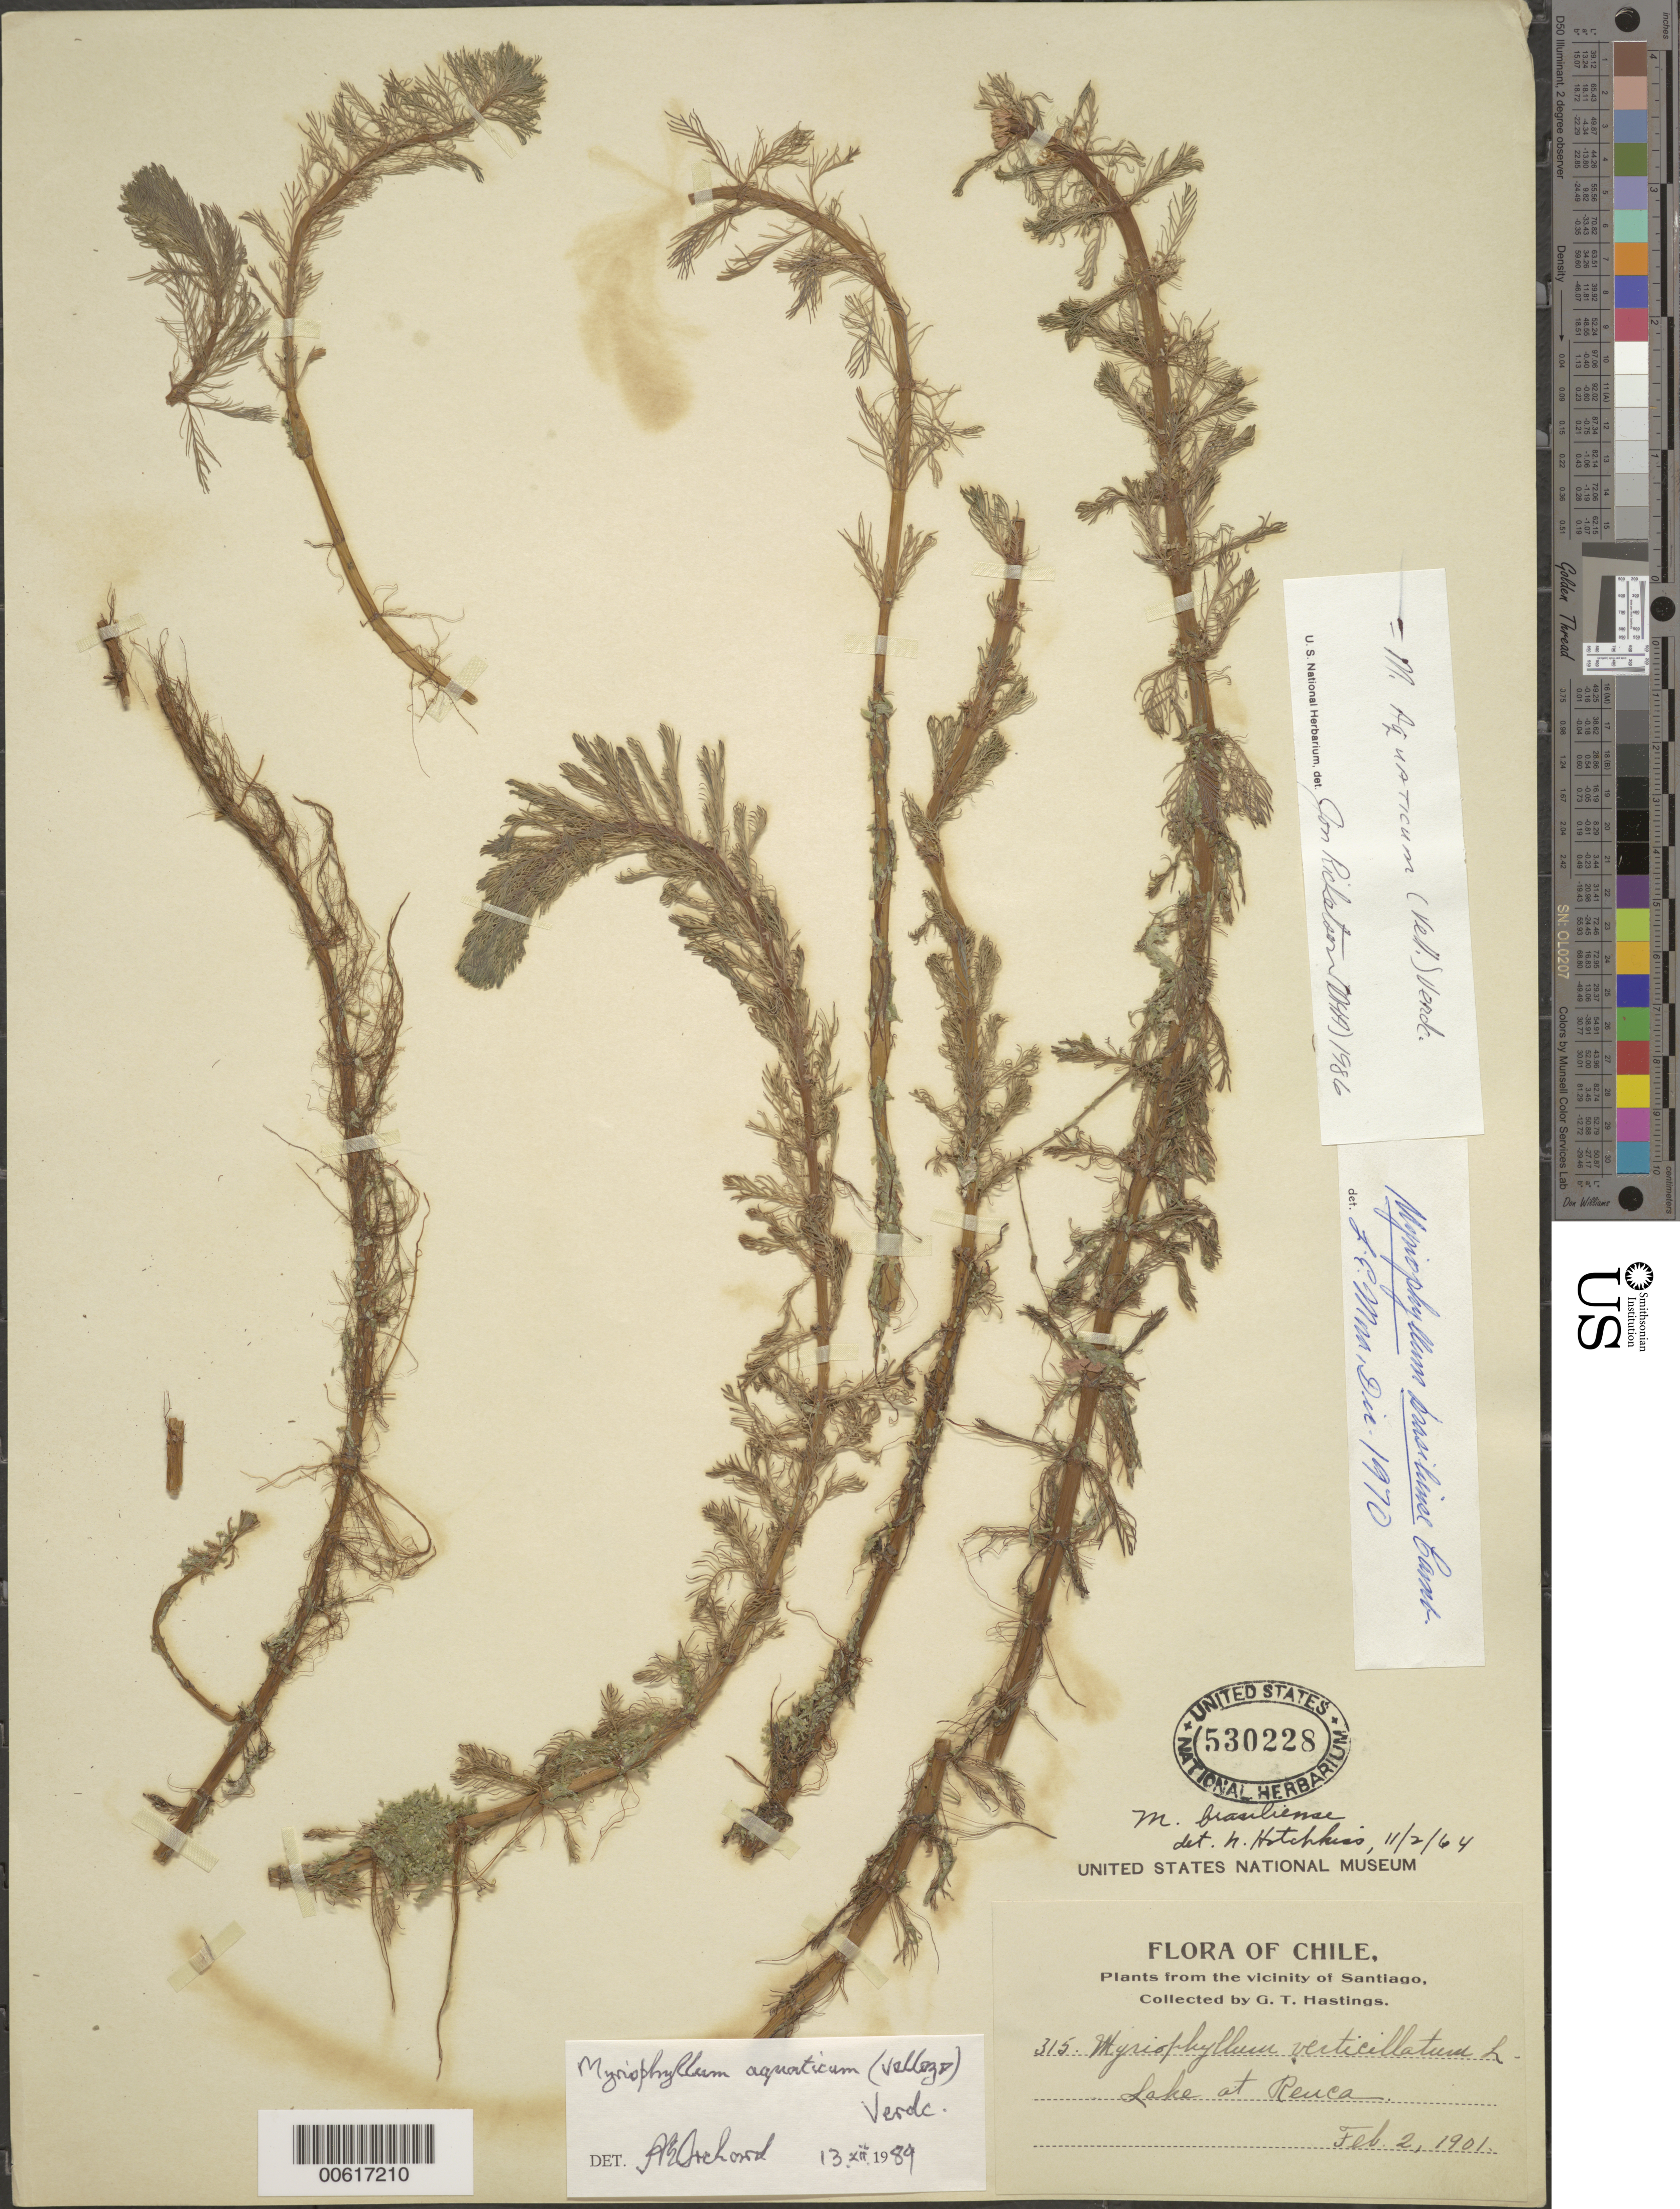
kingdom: Plantae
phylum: Tracheophyta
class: Magnoliopsida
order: Saxifragales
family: Haloragaceae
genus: Myriophyllum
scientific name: Myriophyllum aquaticum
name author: (Vell.) Verdc.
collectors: G. Hastings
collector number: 315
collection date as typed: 02 Feb 1901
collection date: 1901-02-02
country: Chile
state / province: Región Metropolitana (RM)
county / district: Santiago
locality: Lake at Reuca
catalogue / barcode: US 530228